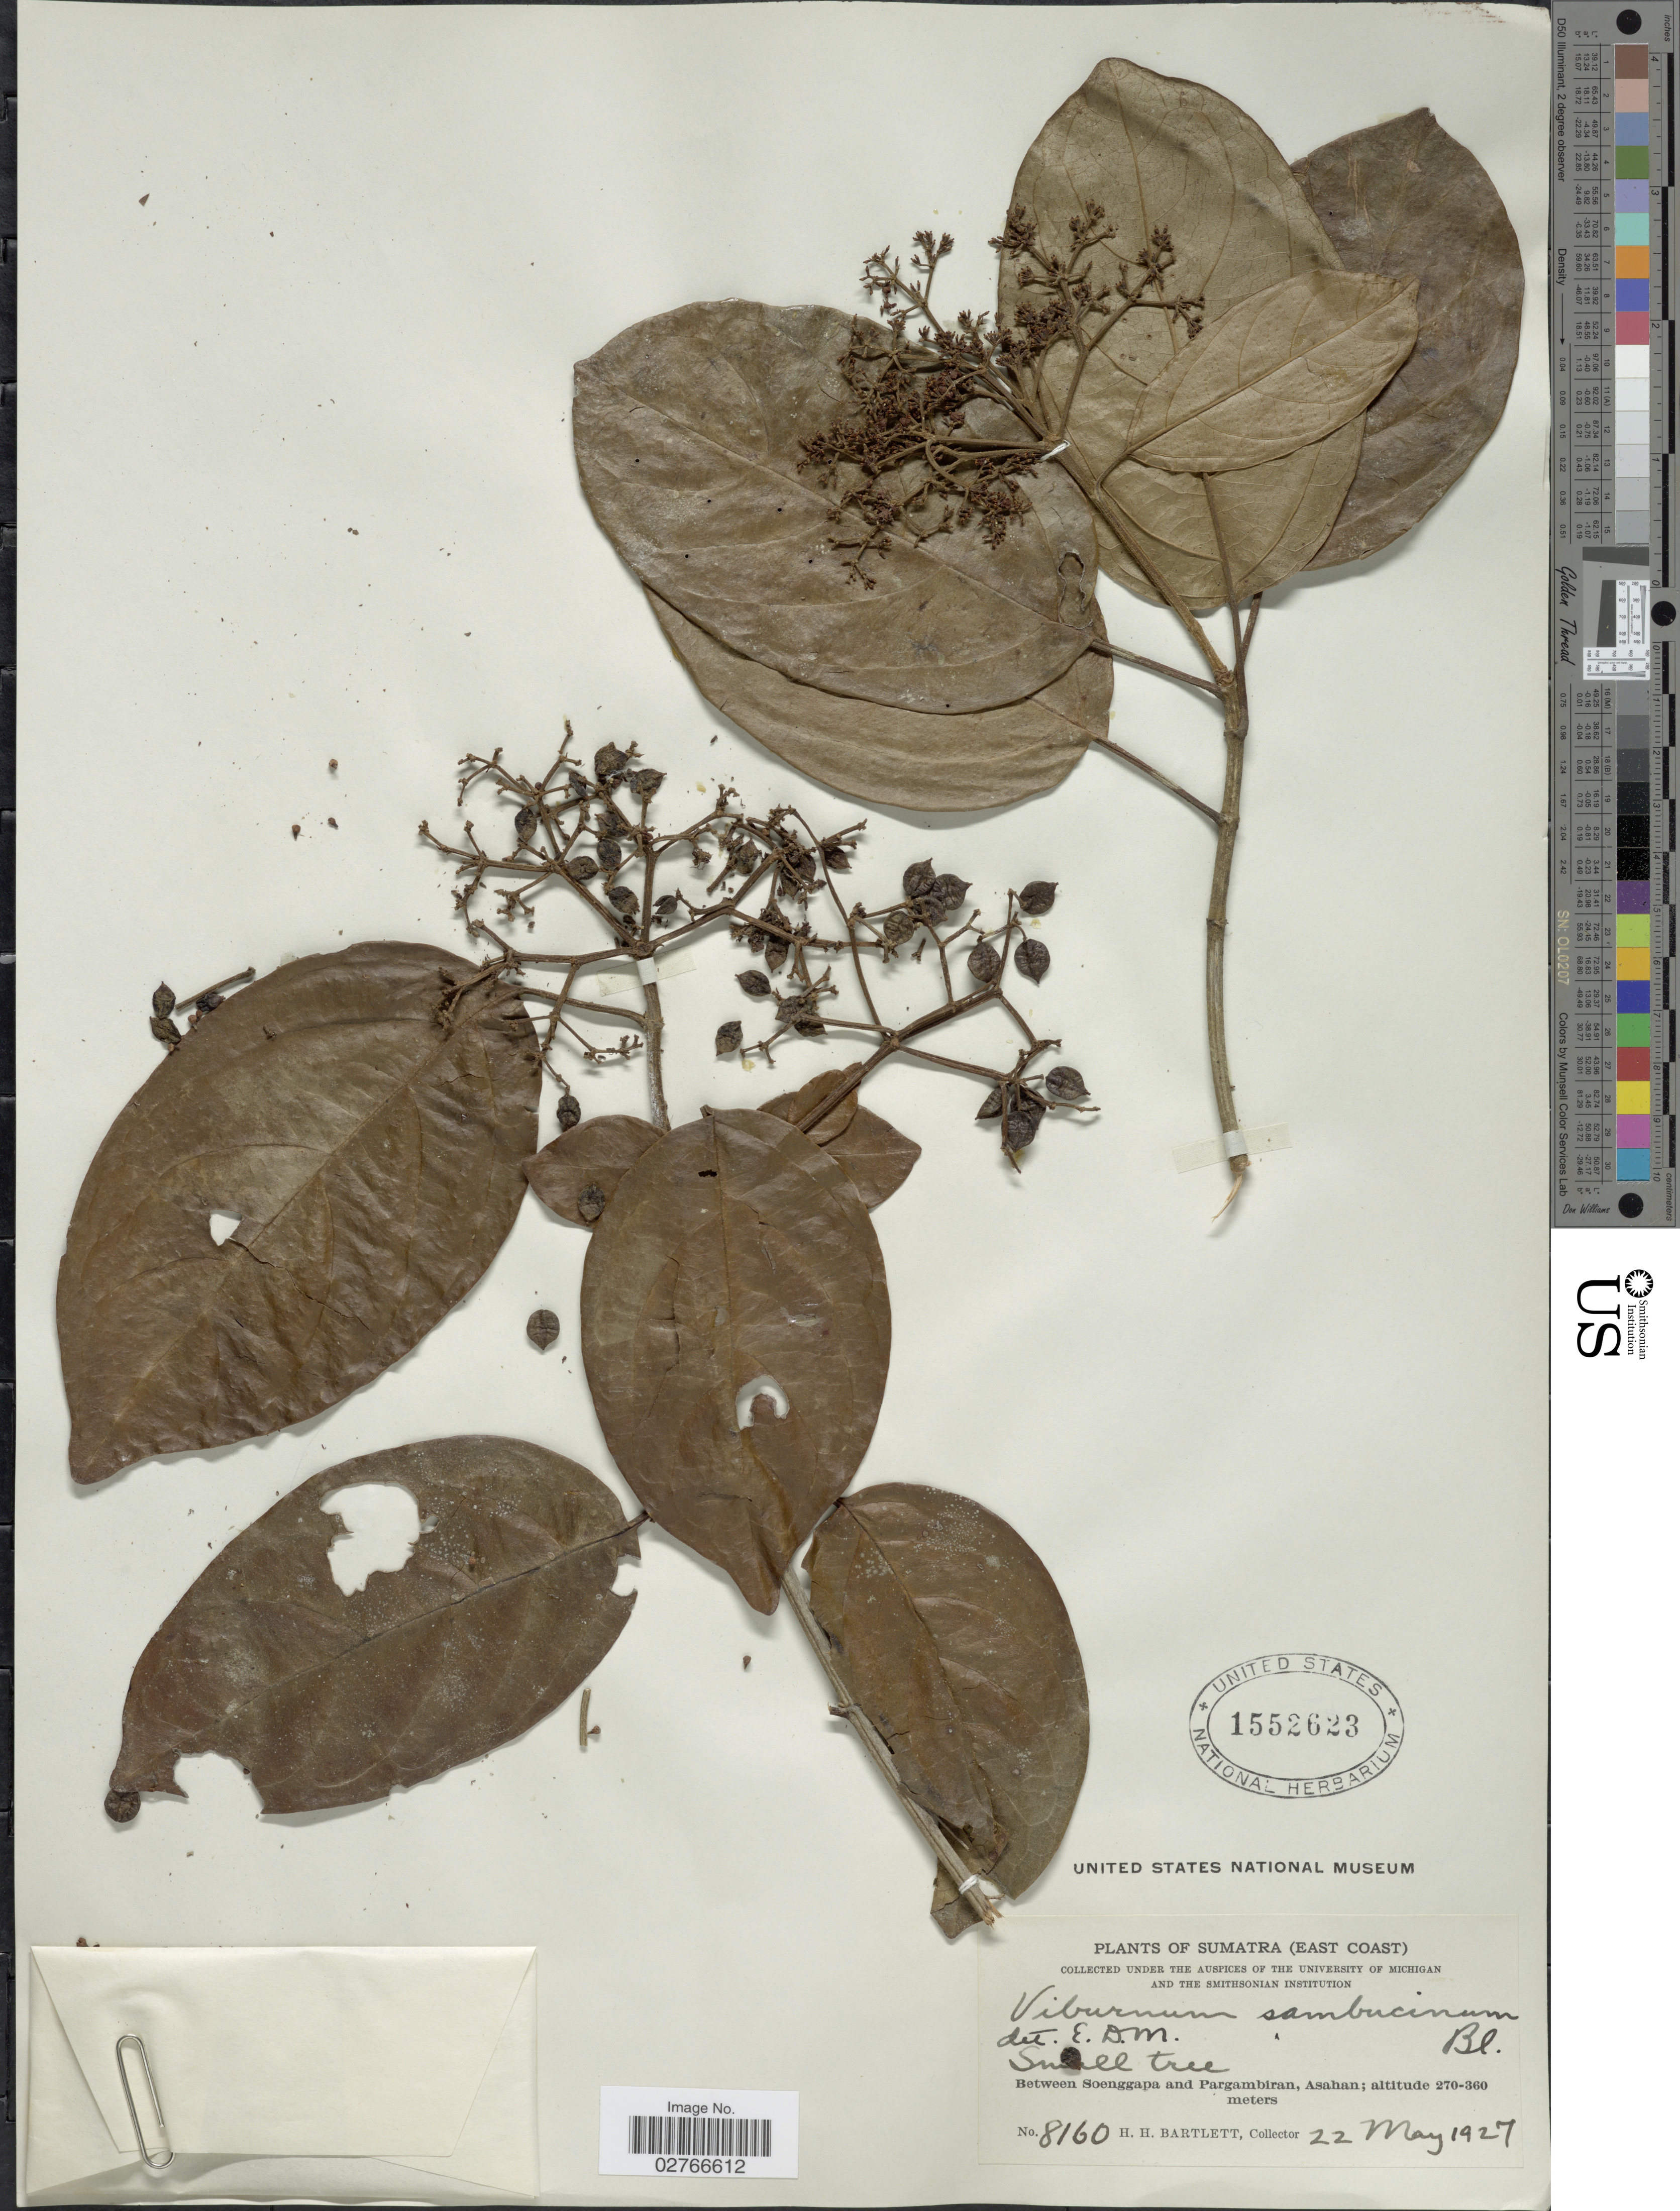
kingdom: Plantae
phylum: Tracheophyta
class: Magnoliopsida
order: Dipsacales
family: Viburnaceae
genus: Viburnum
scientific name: Viburnum sambucinum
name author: Reinw. ex Blume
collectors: H. H. Bartlett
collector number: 8160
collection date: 1927-05-22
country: Indonesia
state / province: Sumatra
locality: (East Coast). Between Soenggapa and Pargambiran, Asahan.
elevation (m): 270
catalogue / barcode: US 1552623